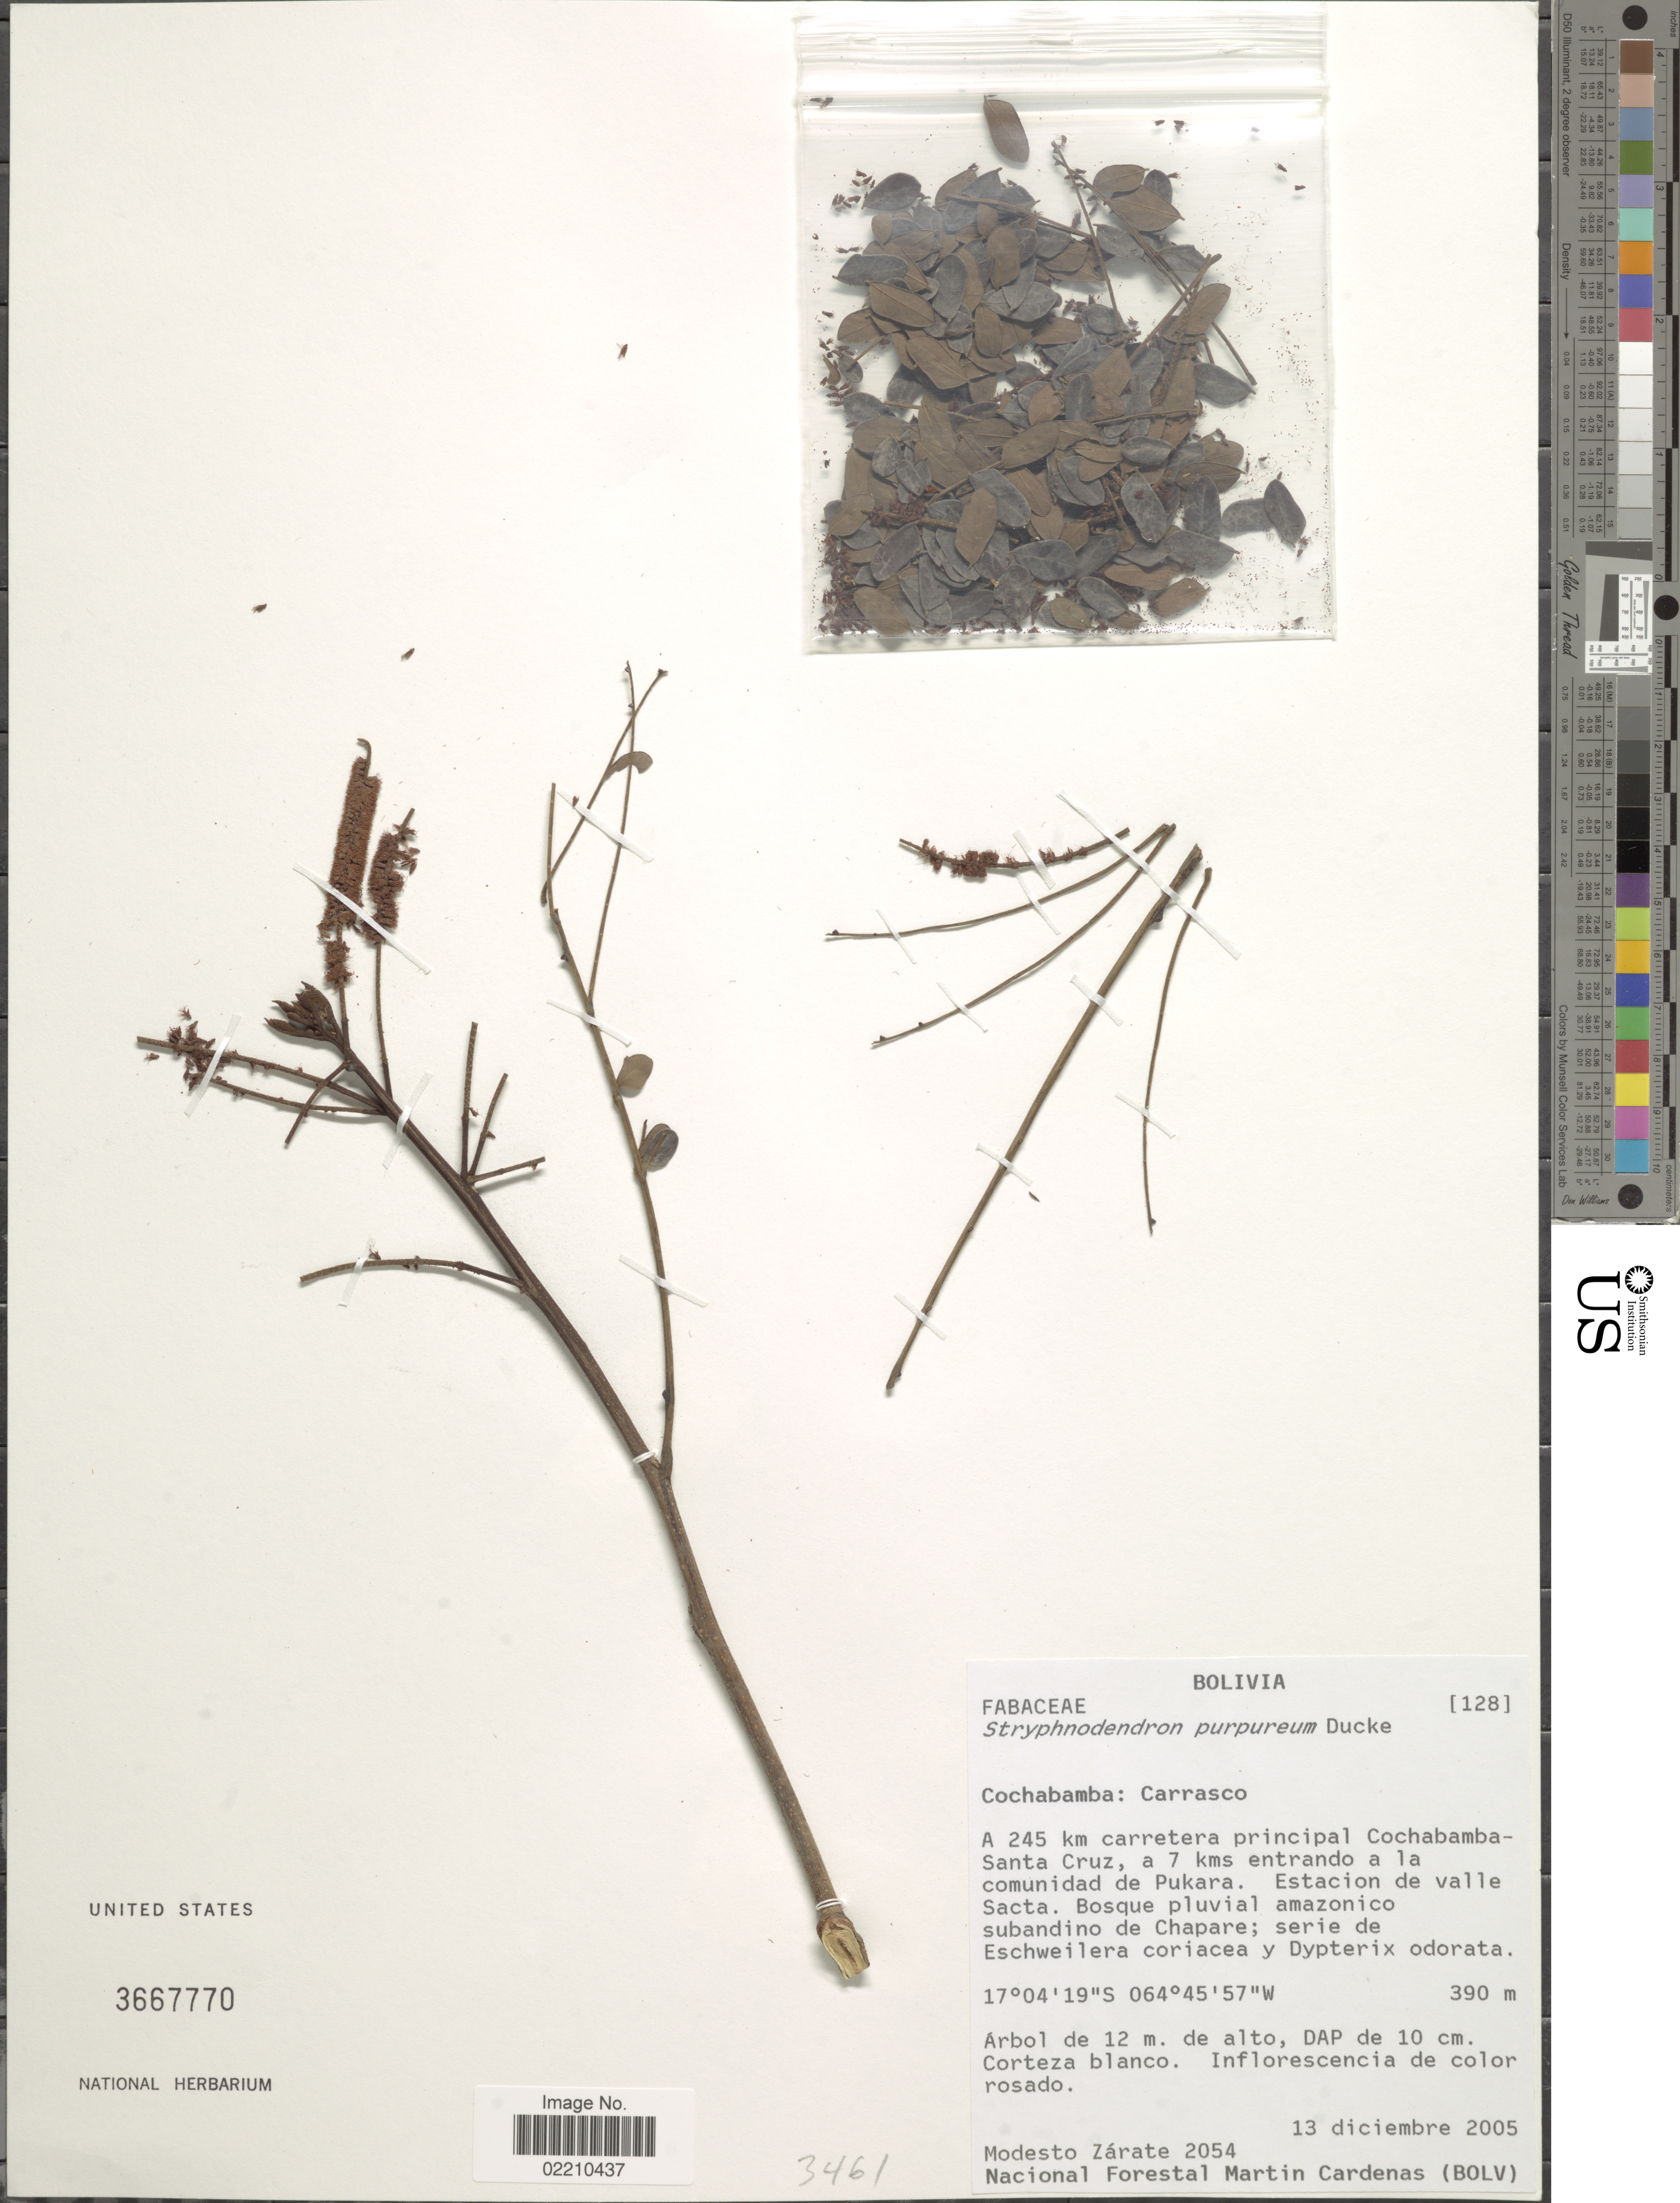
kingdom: Plantae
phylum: Tracheophyta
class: Magnoliopsida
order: Fabales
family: Fabaceae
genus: Stryphnodendron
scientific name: Stryphnodendron purpureum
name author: Ducke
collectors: M. Zárate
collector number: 2054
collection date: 2005-12-13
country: Bolivia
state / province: Cochabamba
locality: Carrasco, A 245 carretera principal Cochabamba-Santa cruz, a 7 kms entrando a la comunidad de Pukara. Estacion de valle Sacta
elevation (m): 390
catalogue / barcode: US 3667770